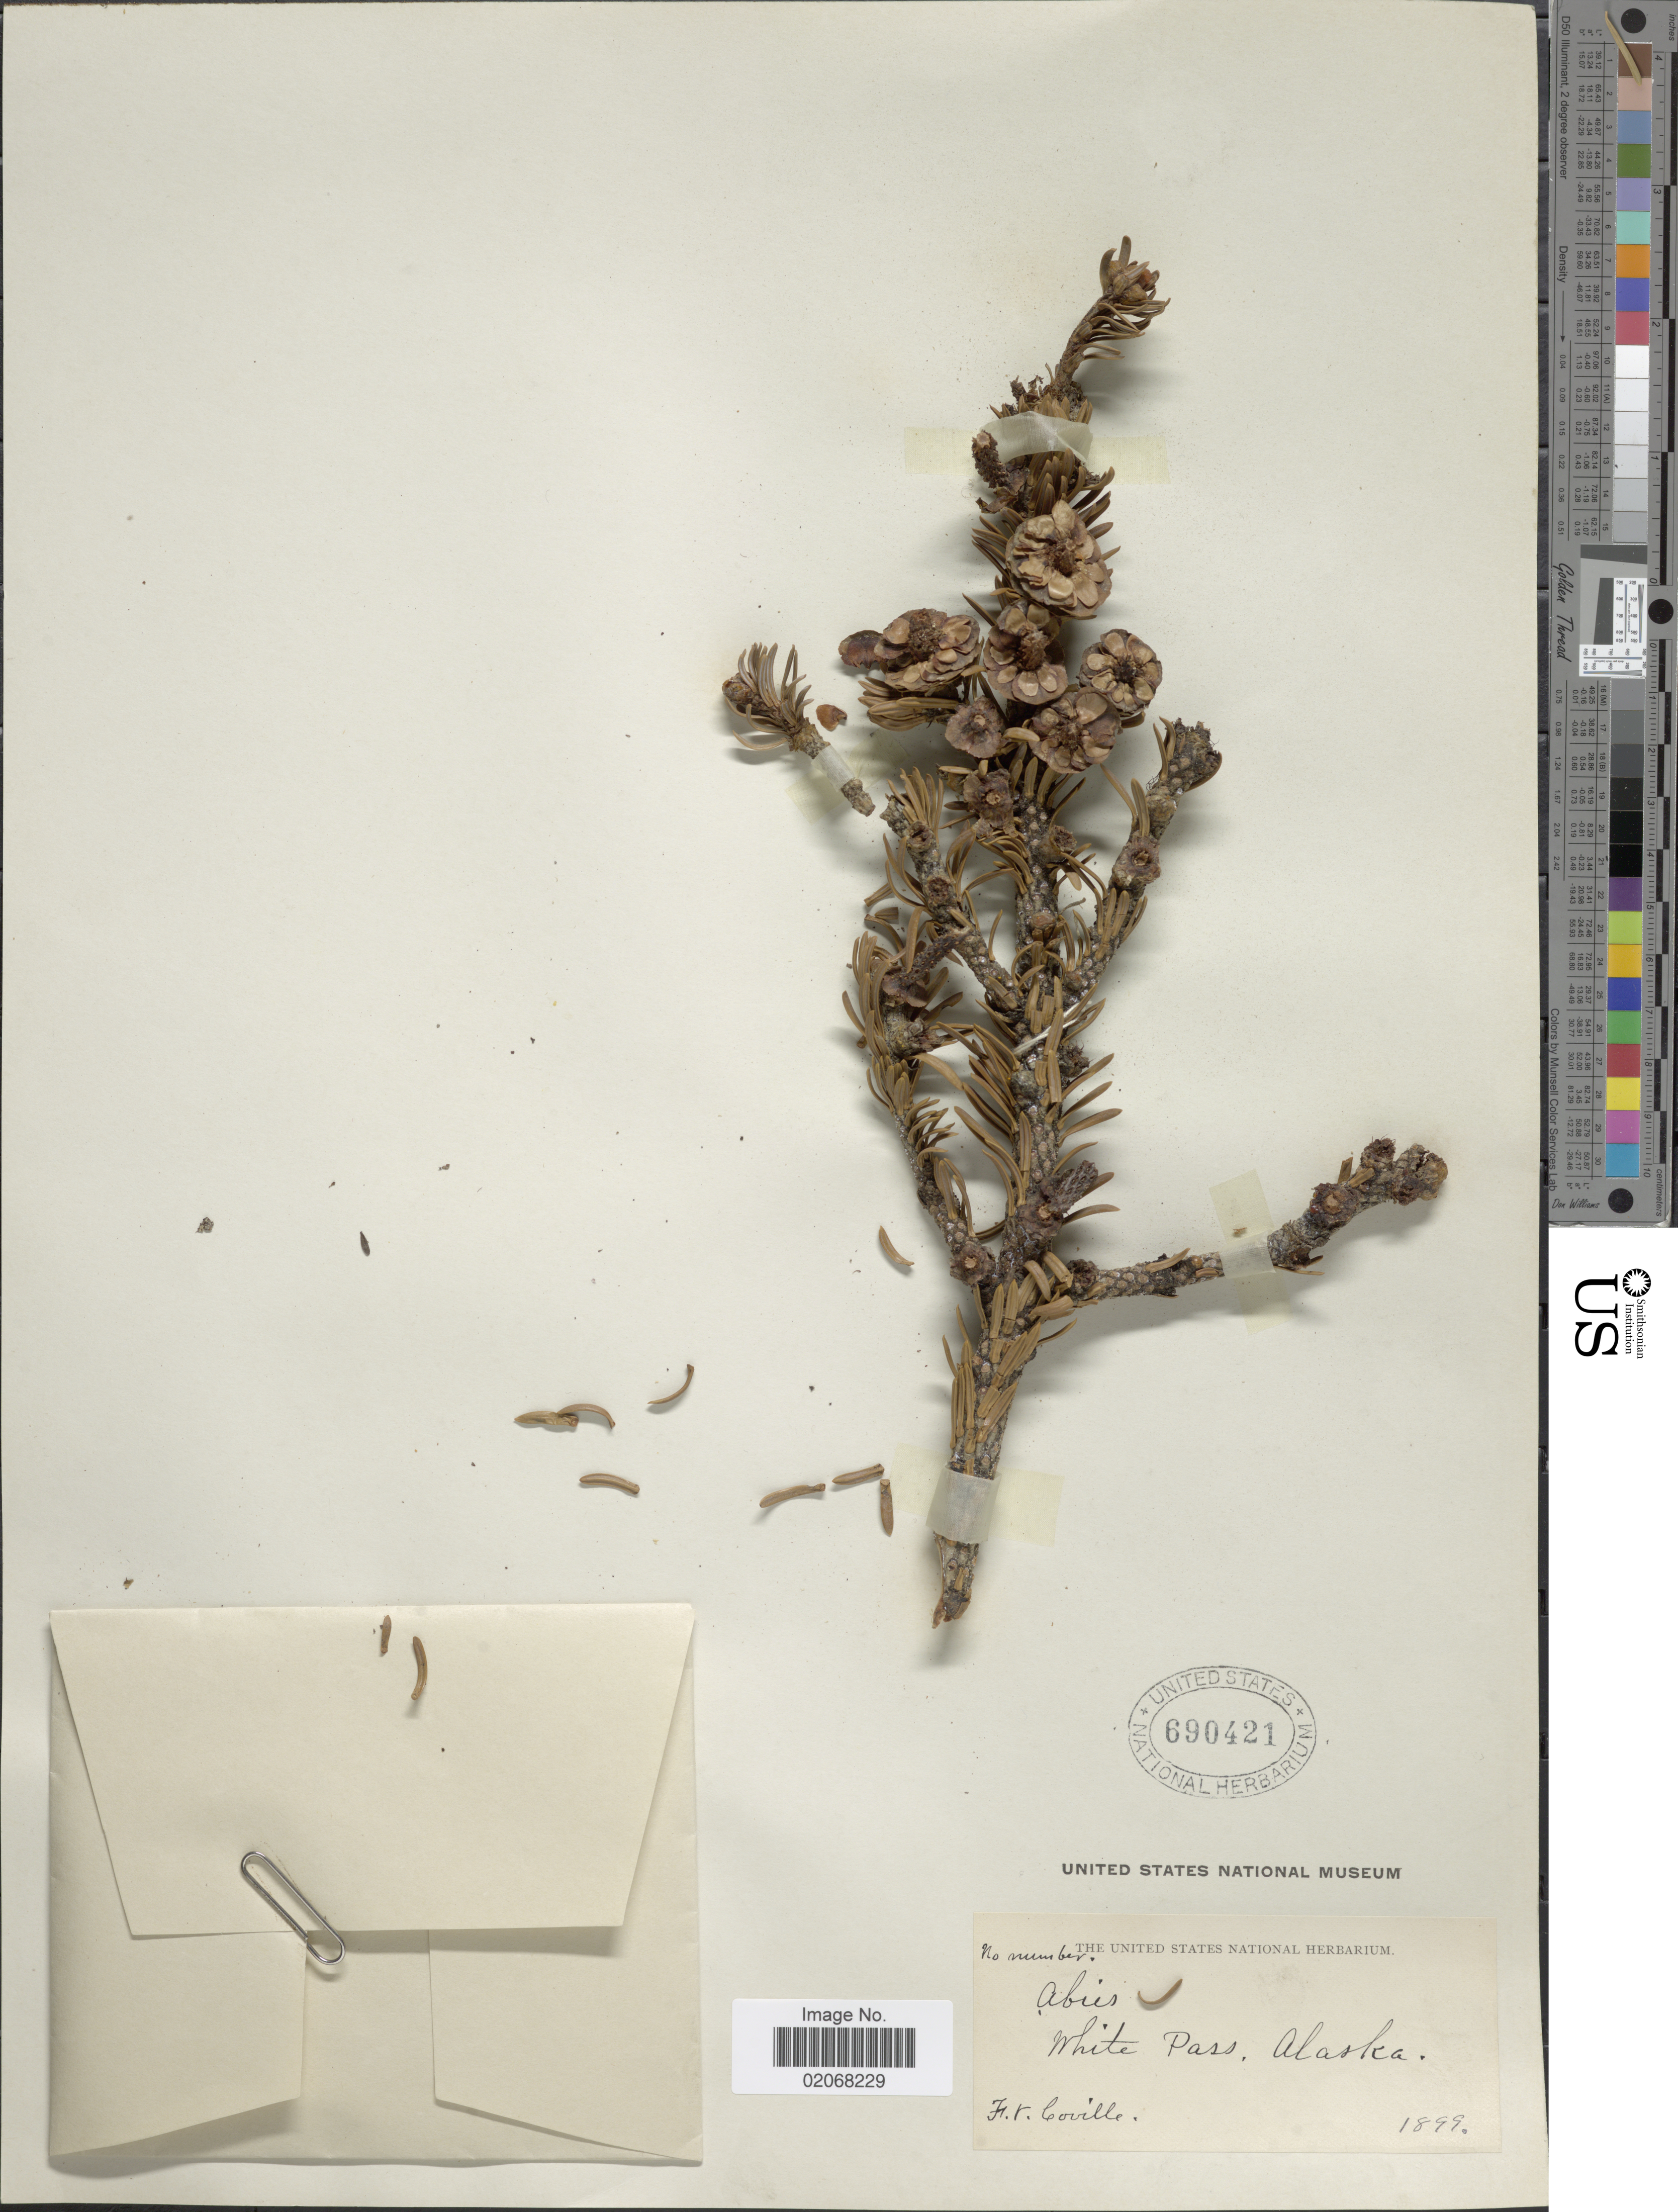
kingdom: Plantae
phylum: Tracheophyta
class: Pinopsida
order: Pinales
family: Pinaceae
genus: Abies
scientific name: Abies lasiocarpa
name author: (Hook.) Nutt.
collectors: F. V. Coville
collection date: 1899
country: United States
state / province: Alaska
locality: White Pass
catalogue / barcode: US 690421